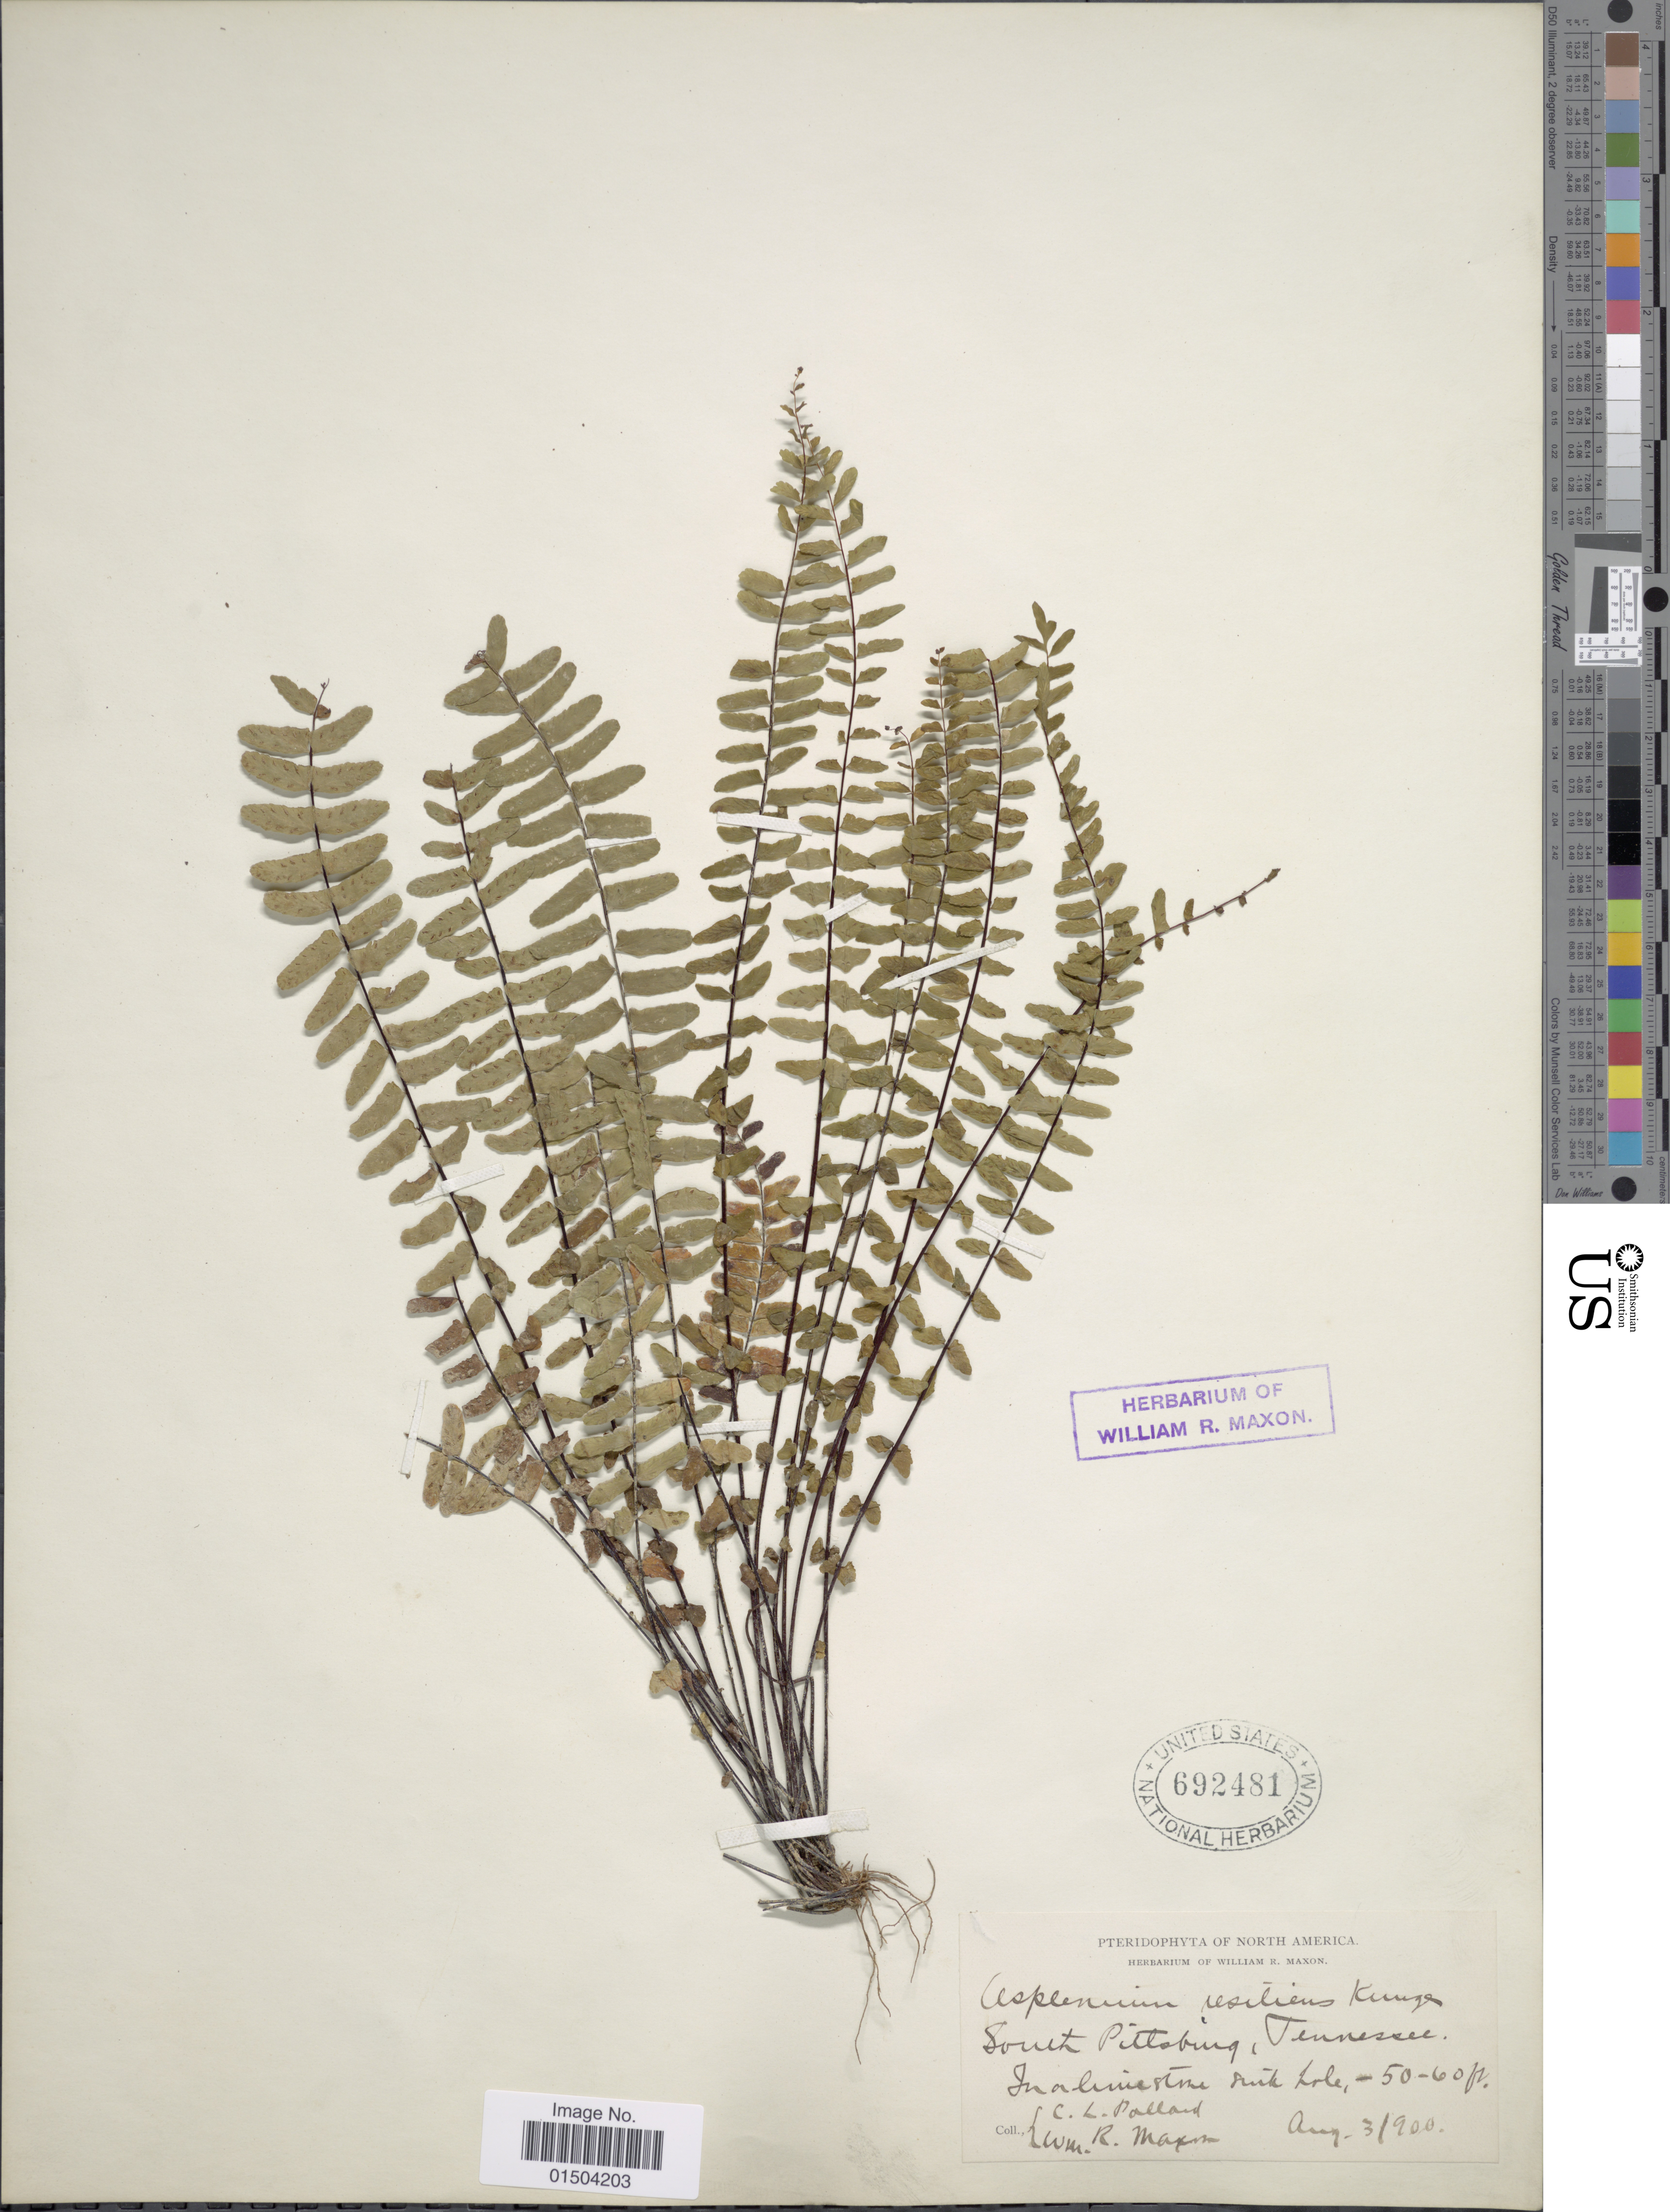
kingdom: Plantae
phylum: Tracheophyta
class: Polypodiopsida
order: Polypodiales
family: Aspleniaceae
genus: Asplenium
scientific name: Asplenium resiliens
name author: Kunze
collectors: C. L. Pollard & W. R. Maxon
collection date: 1900-08-03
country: United States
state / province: Tennessee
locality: South Pittsburg.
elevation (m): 15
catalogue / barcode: US 692481